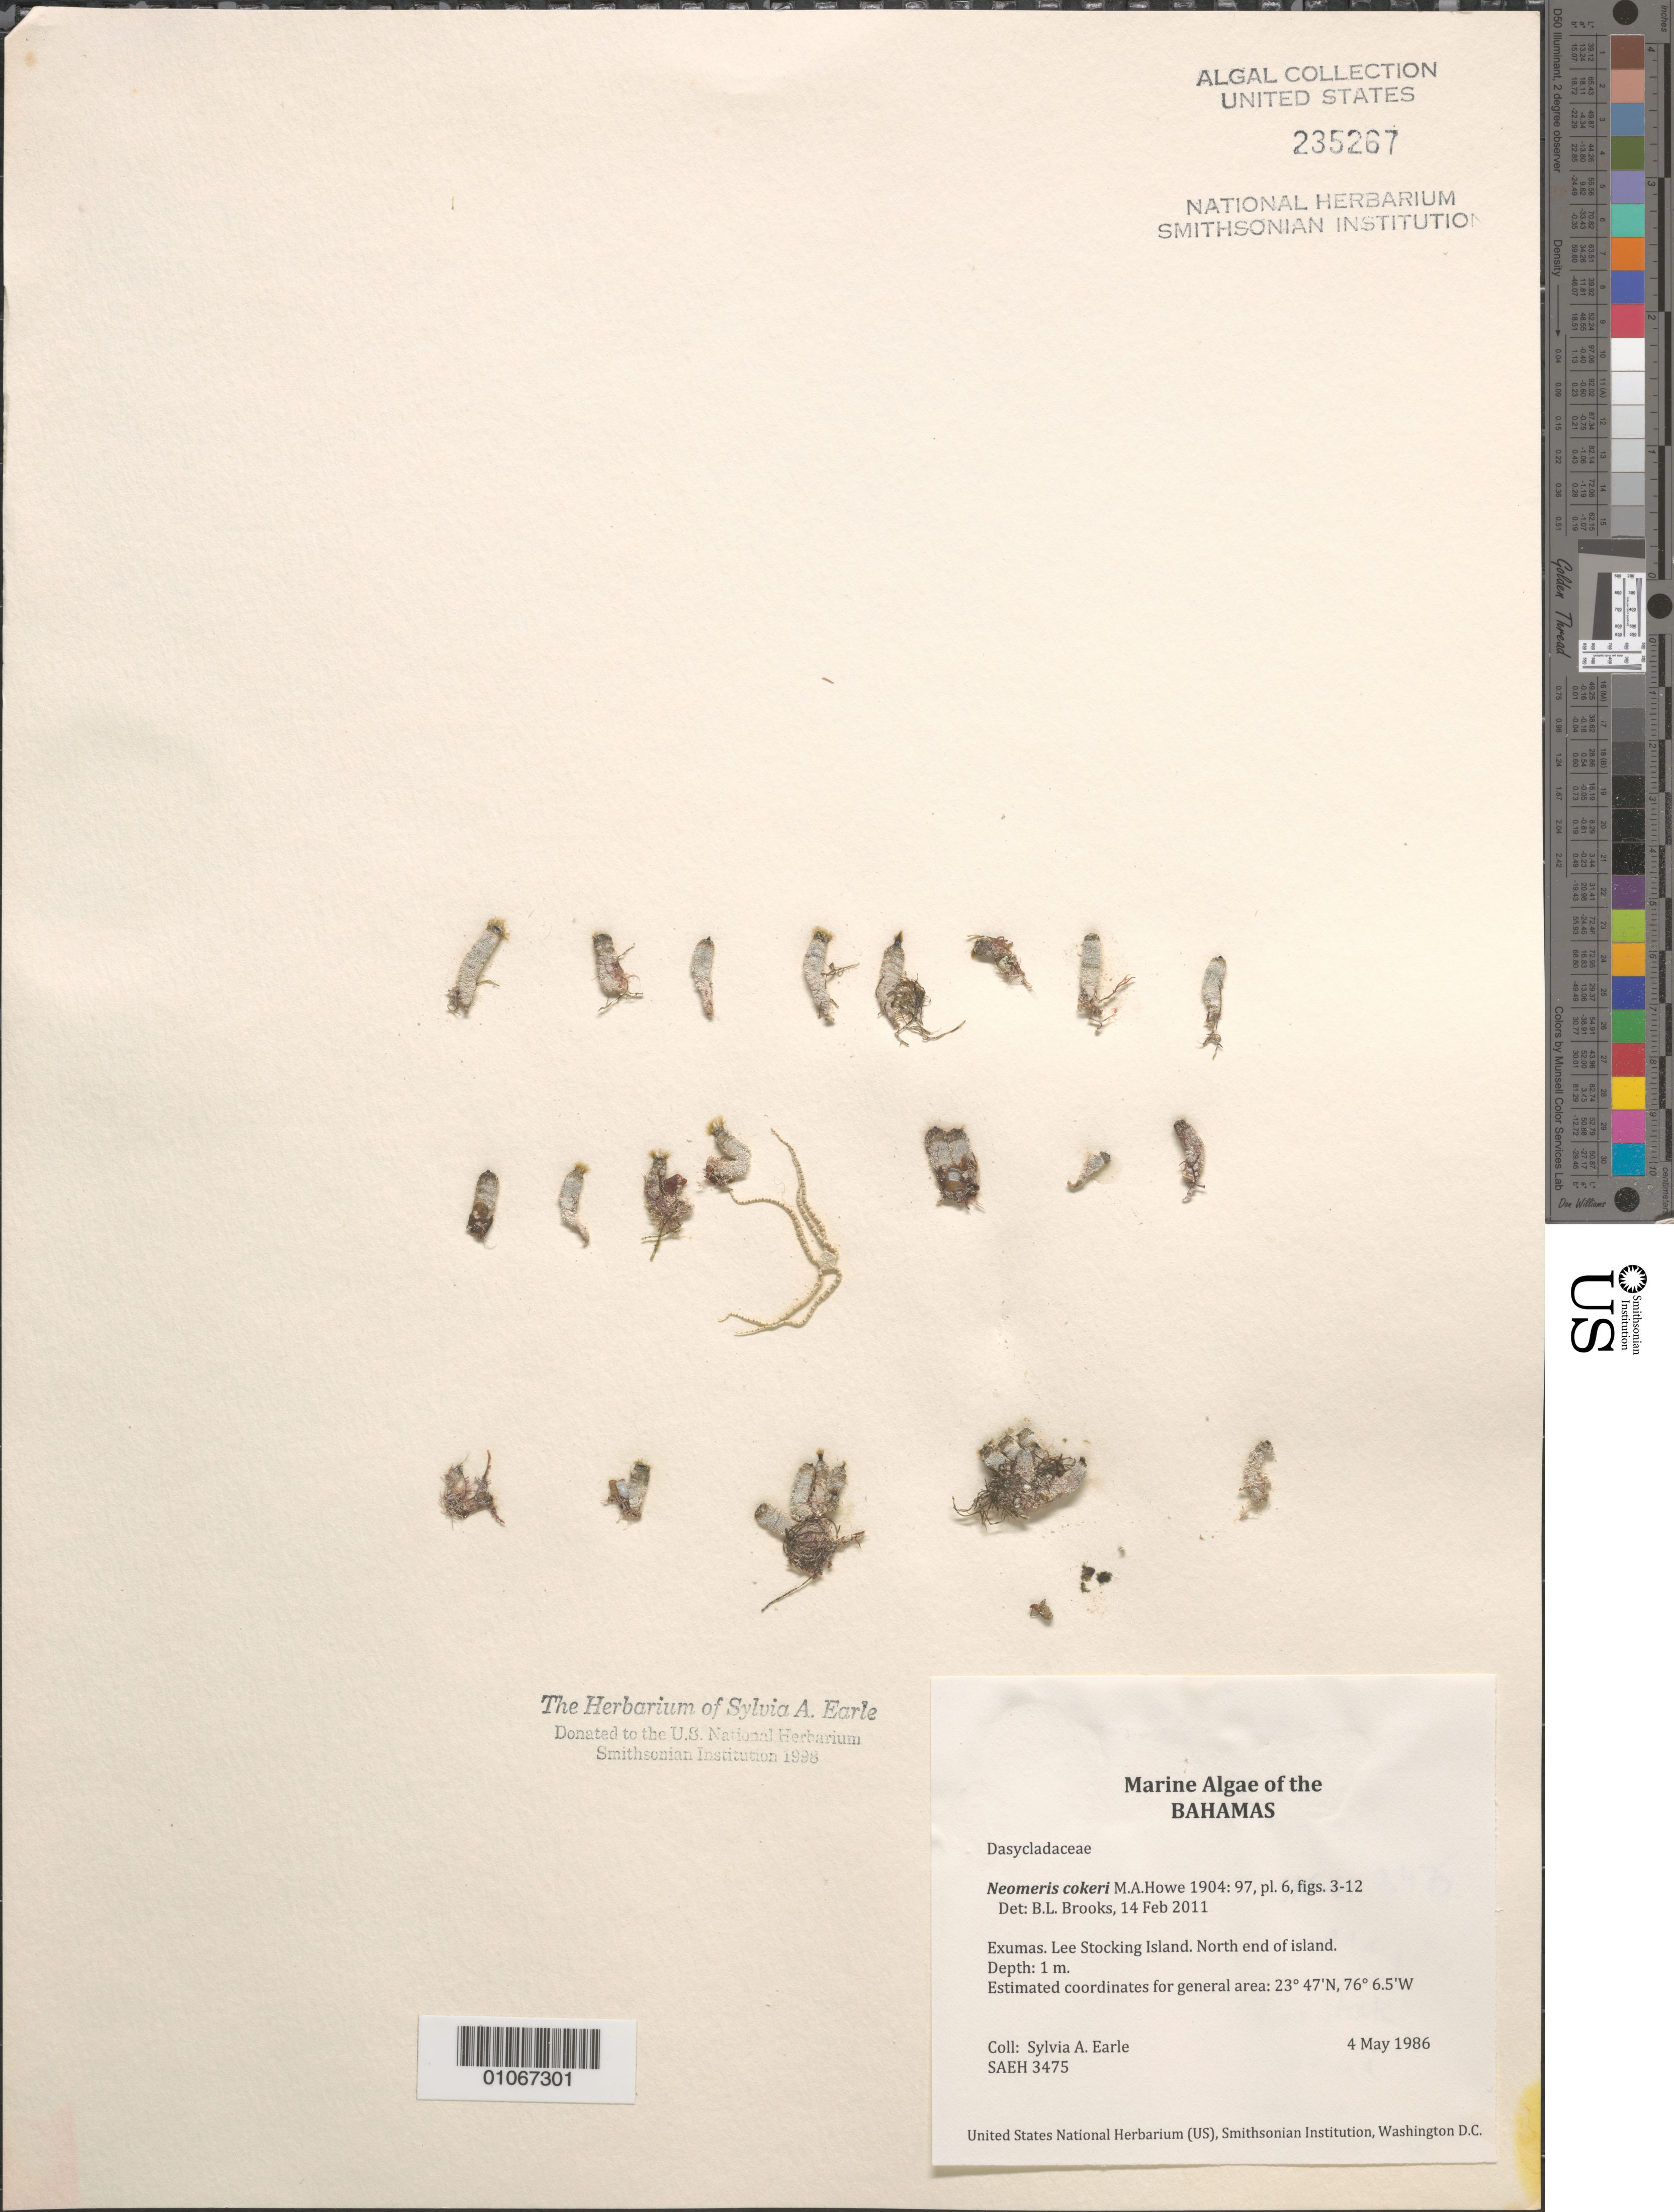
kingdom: Plantae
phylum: Chlorophyta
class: Ulvophyceae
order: Dasycladales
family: Dasycladaceae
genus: Neomeris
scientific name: Neomeris cokerii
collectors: S. A. Earle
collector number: SAEH3475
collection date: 1986-05-04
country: Bahamas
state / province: Exuma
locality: Exumas. Lee Stocking Island. North end of island.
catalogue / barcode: US 235267